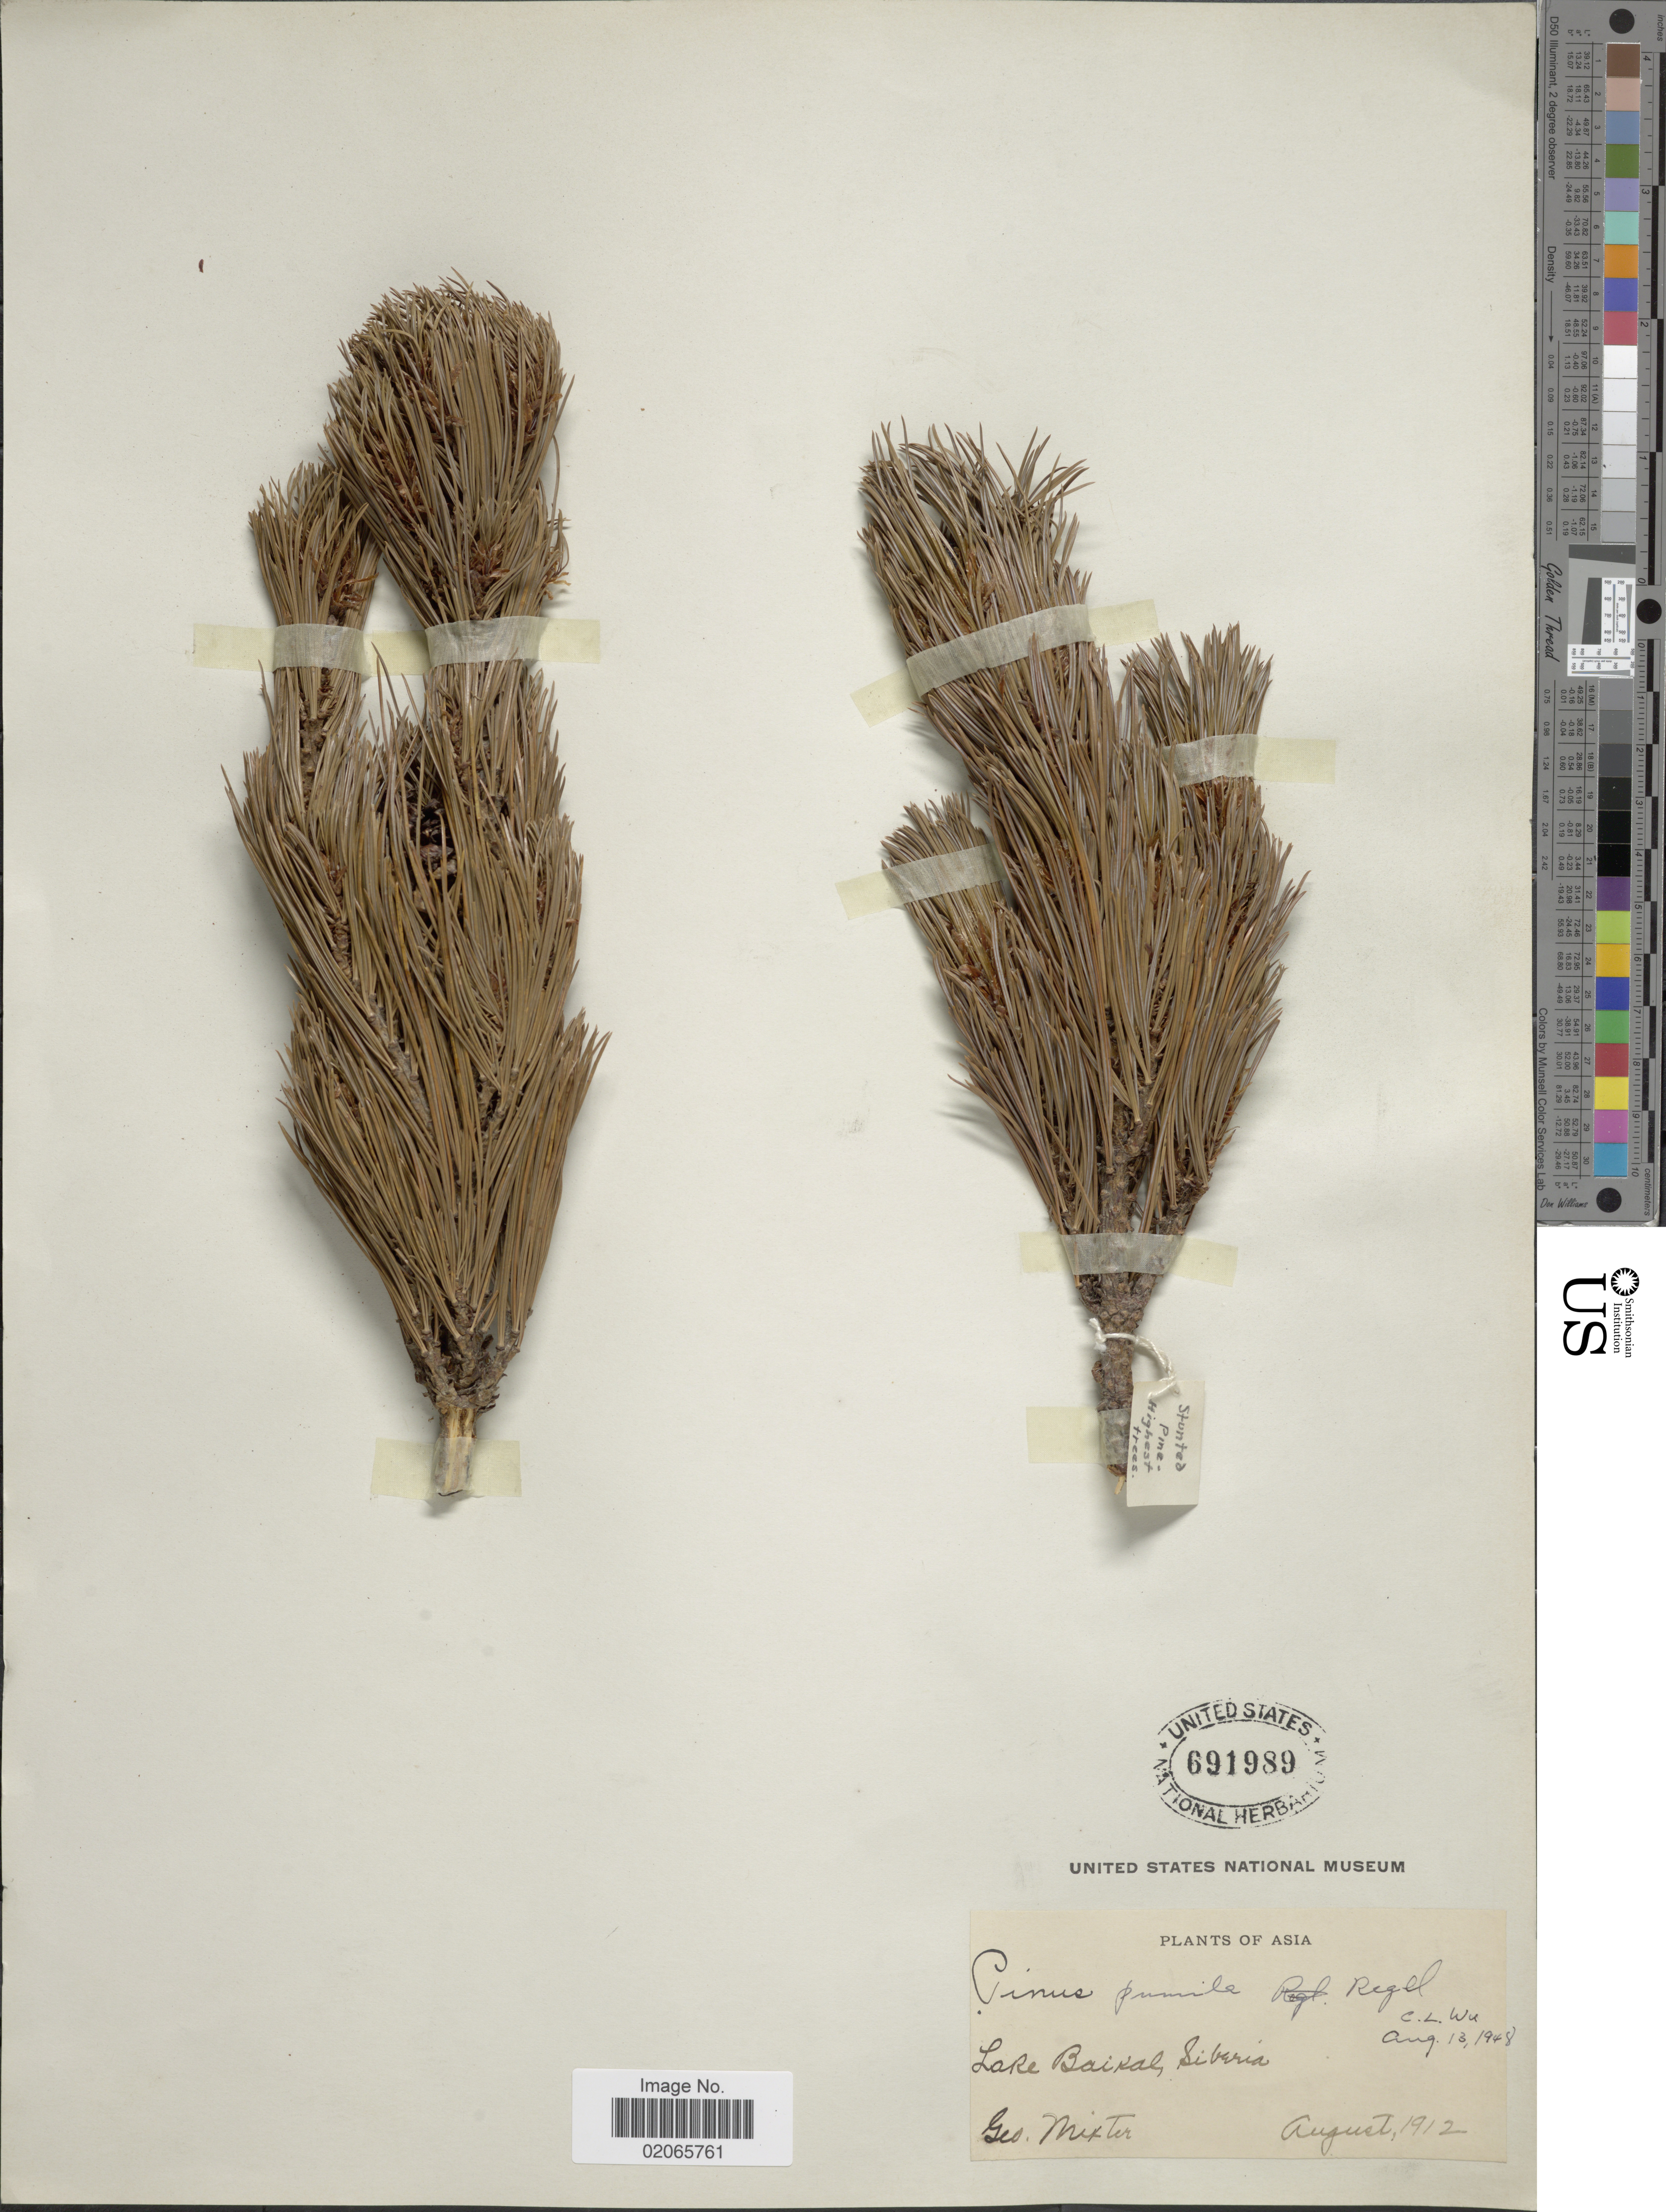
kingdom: Plantae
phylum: Tracheophyta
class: Pinopsida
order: Pinales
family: Pinaceae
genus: Pinus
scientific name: Pinus pumila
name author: (Pall.) Regel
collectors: G. Mixter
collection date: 1912-08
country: Russian Federation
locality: Lake Baikal, Siberia, Asia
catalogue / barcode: US 691989